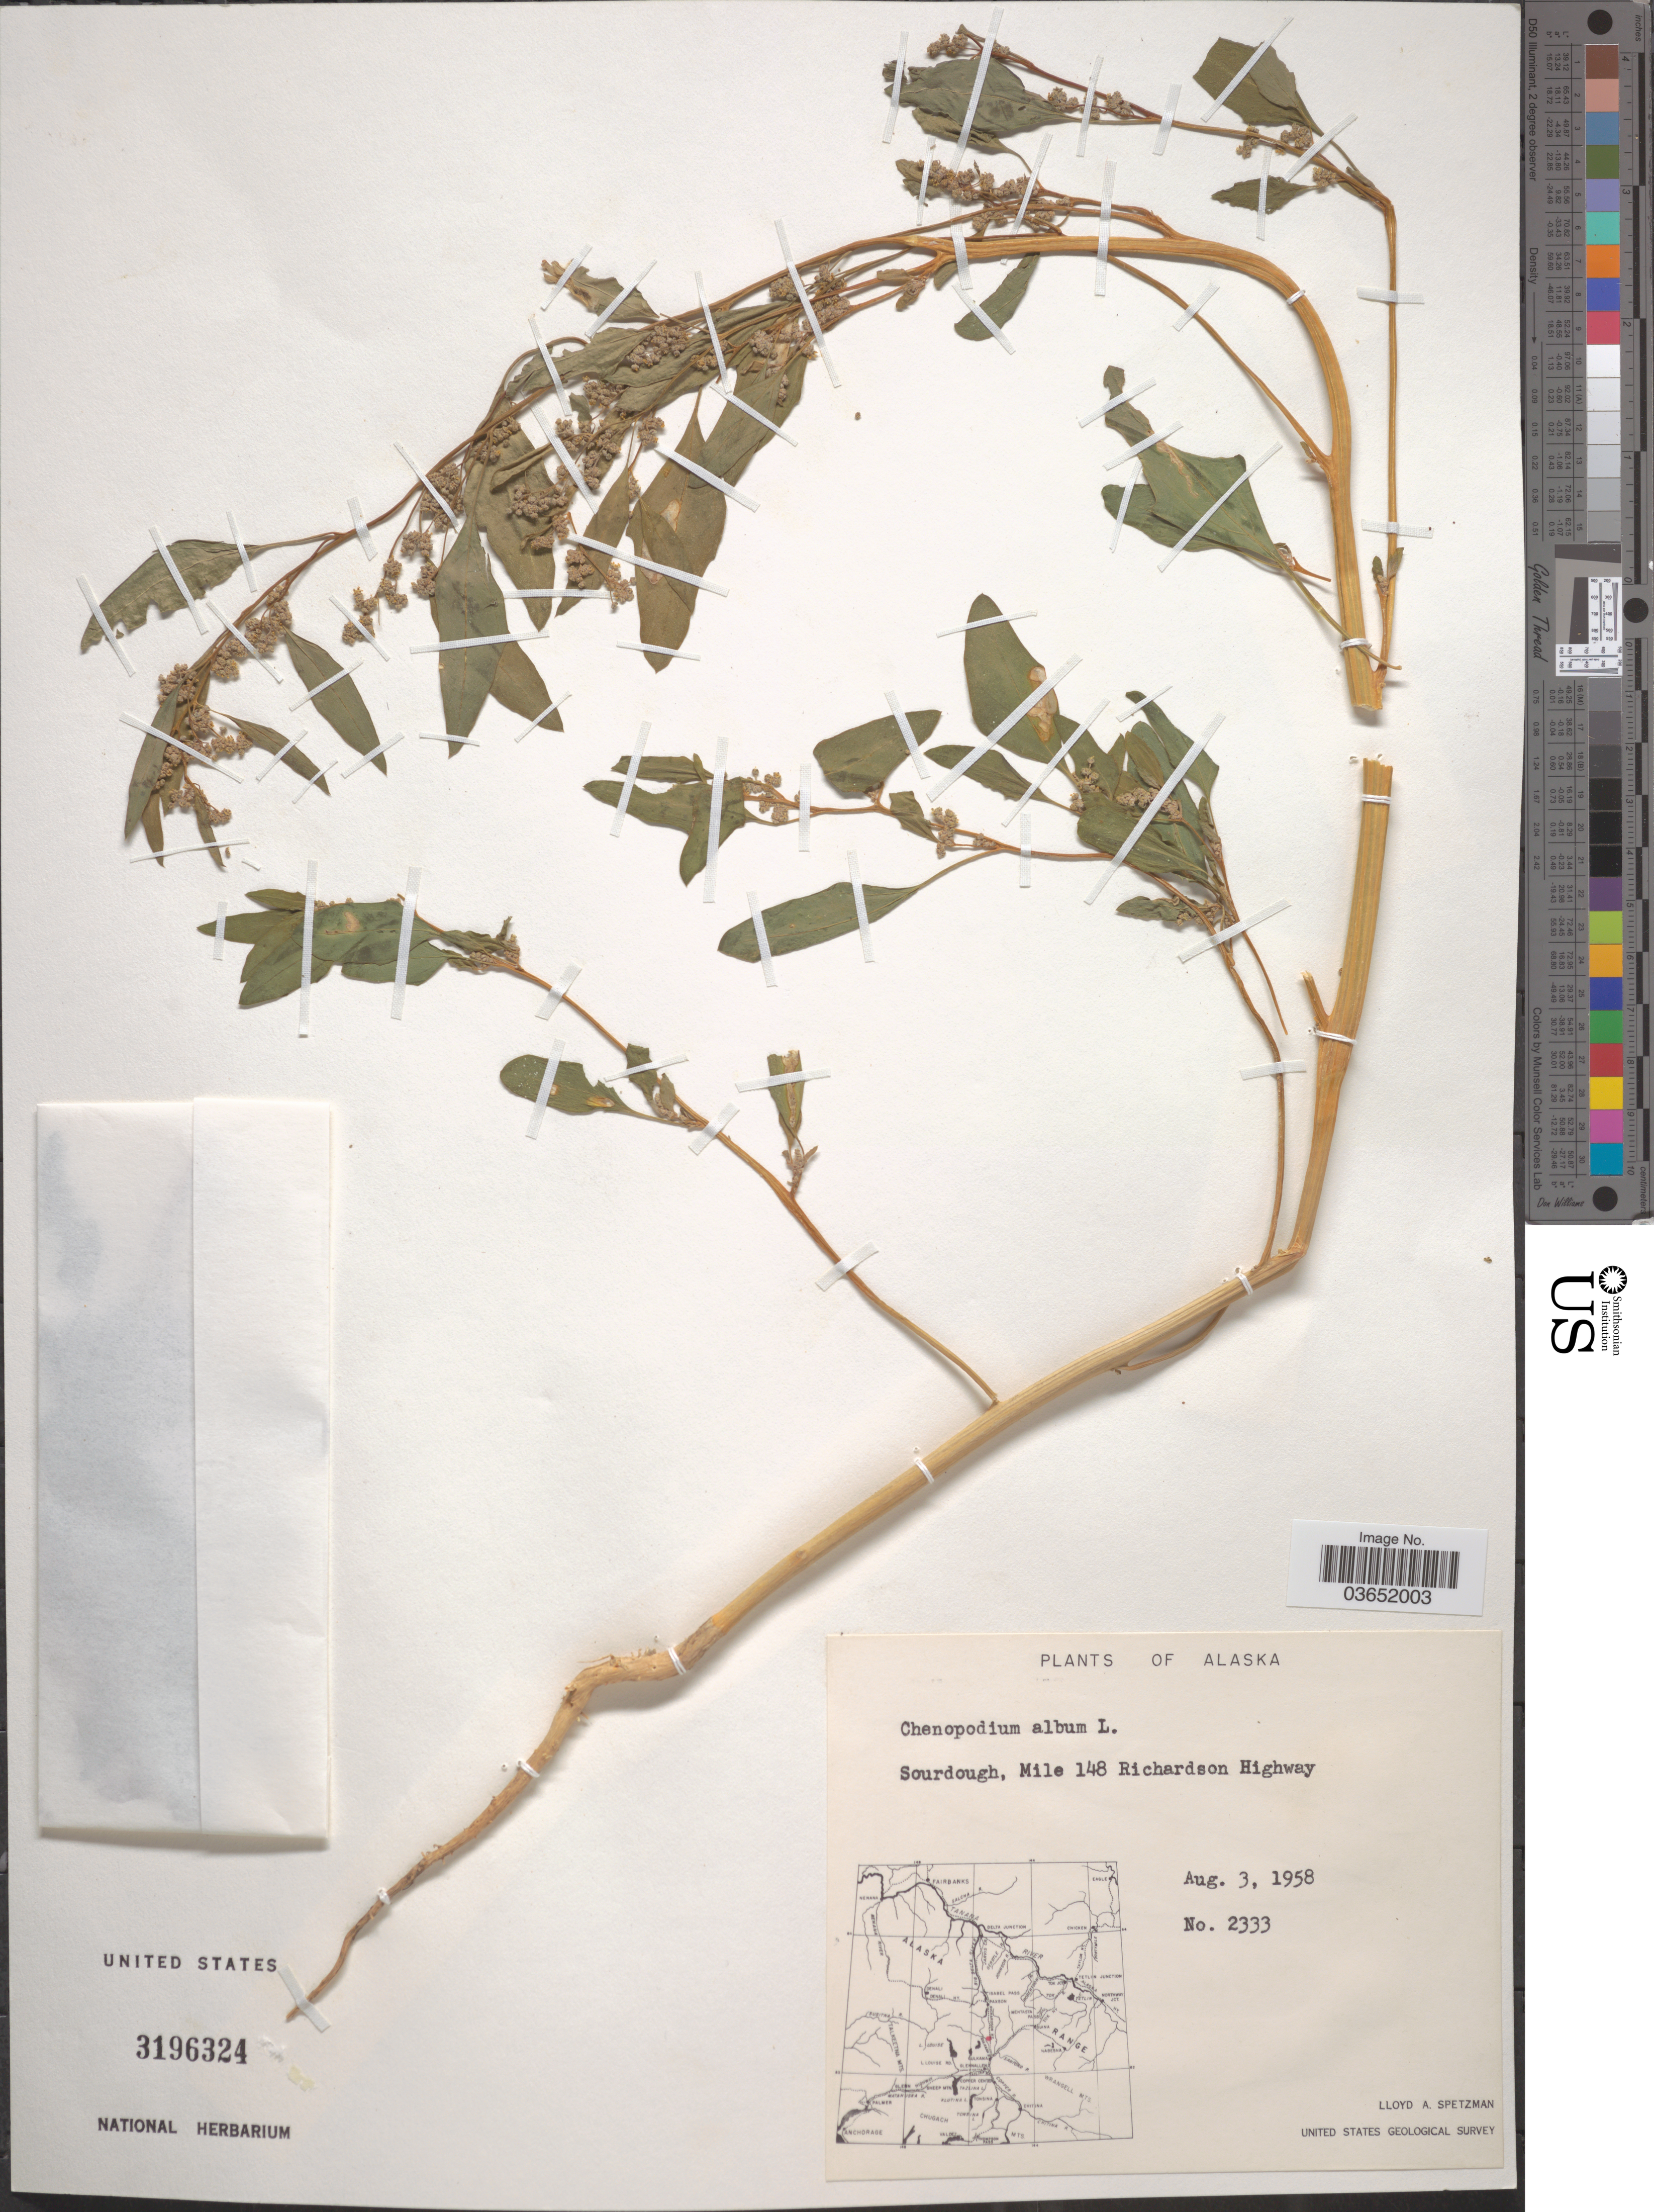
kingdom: Plantae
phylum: Tracheophyta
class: Magnoliopsida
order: Caryophyllales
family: Amaranthaceae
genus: Chenopodium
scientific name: Chenopodium album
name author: L.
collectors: L. Spetzman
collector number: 2333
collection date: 1958-08-03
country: United States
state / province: Alaska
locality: Sourdough, Mile 148 Richardson Highway.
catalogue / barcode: US 3196324